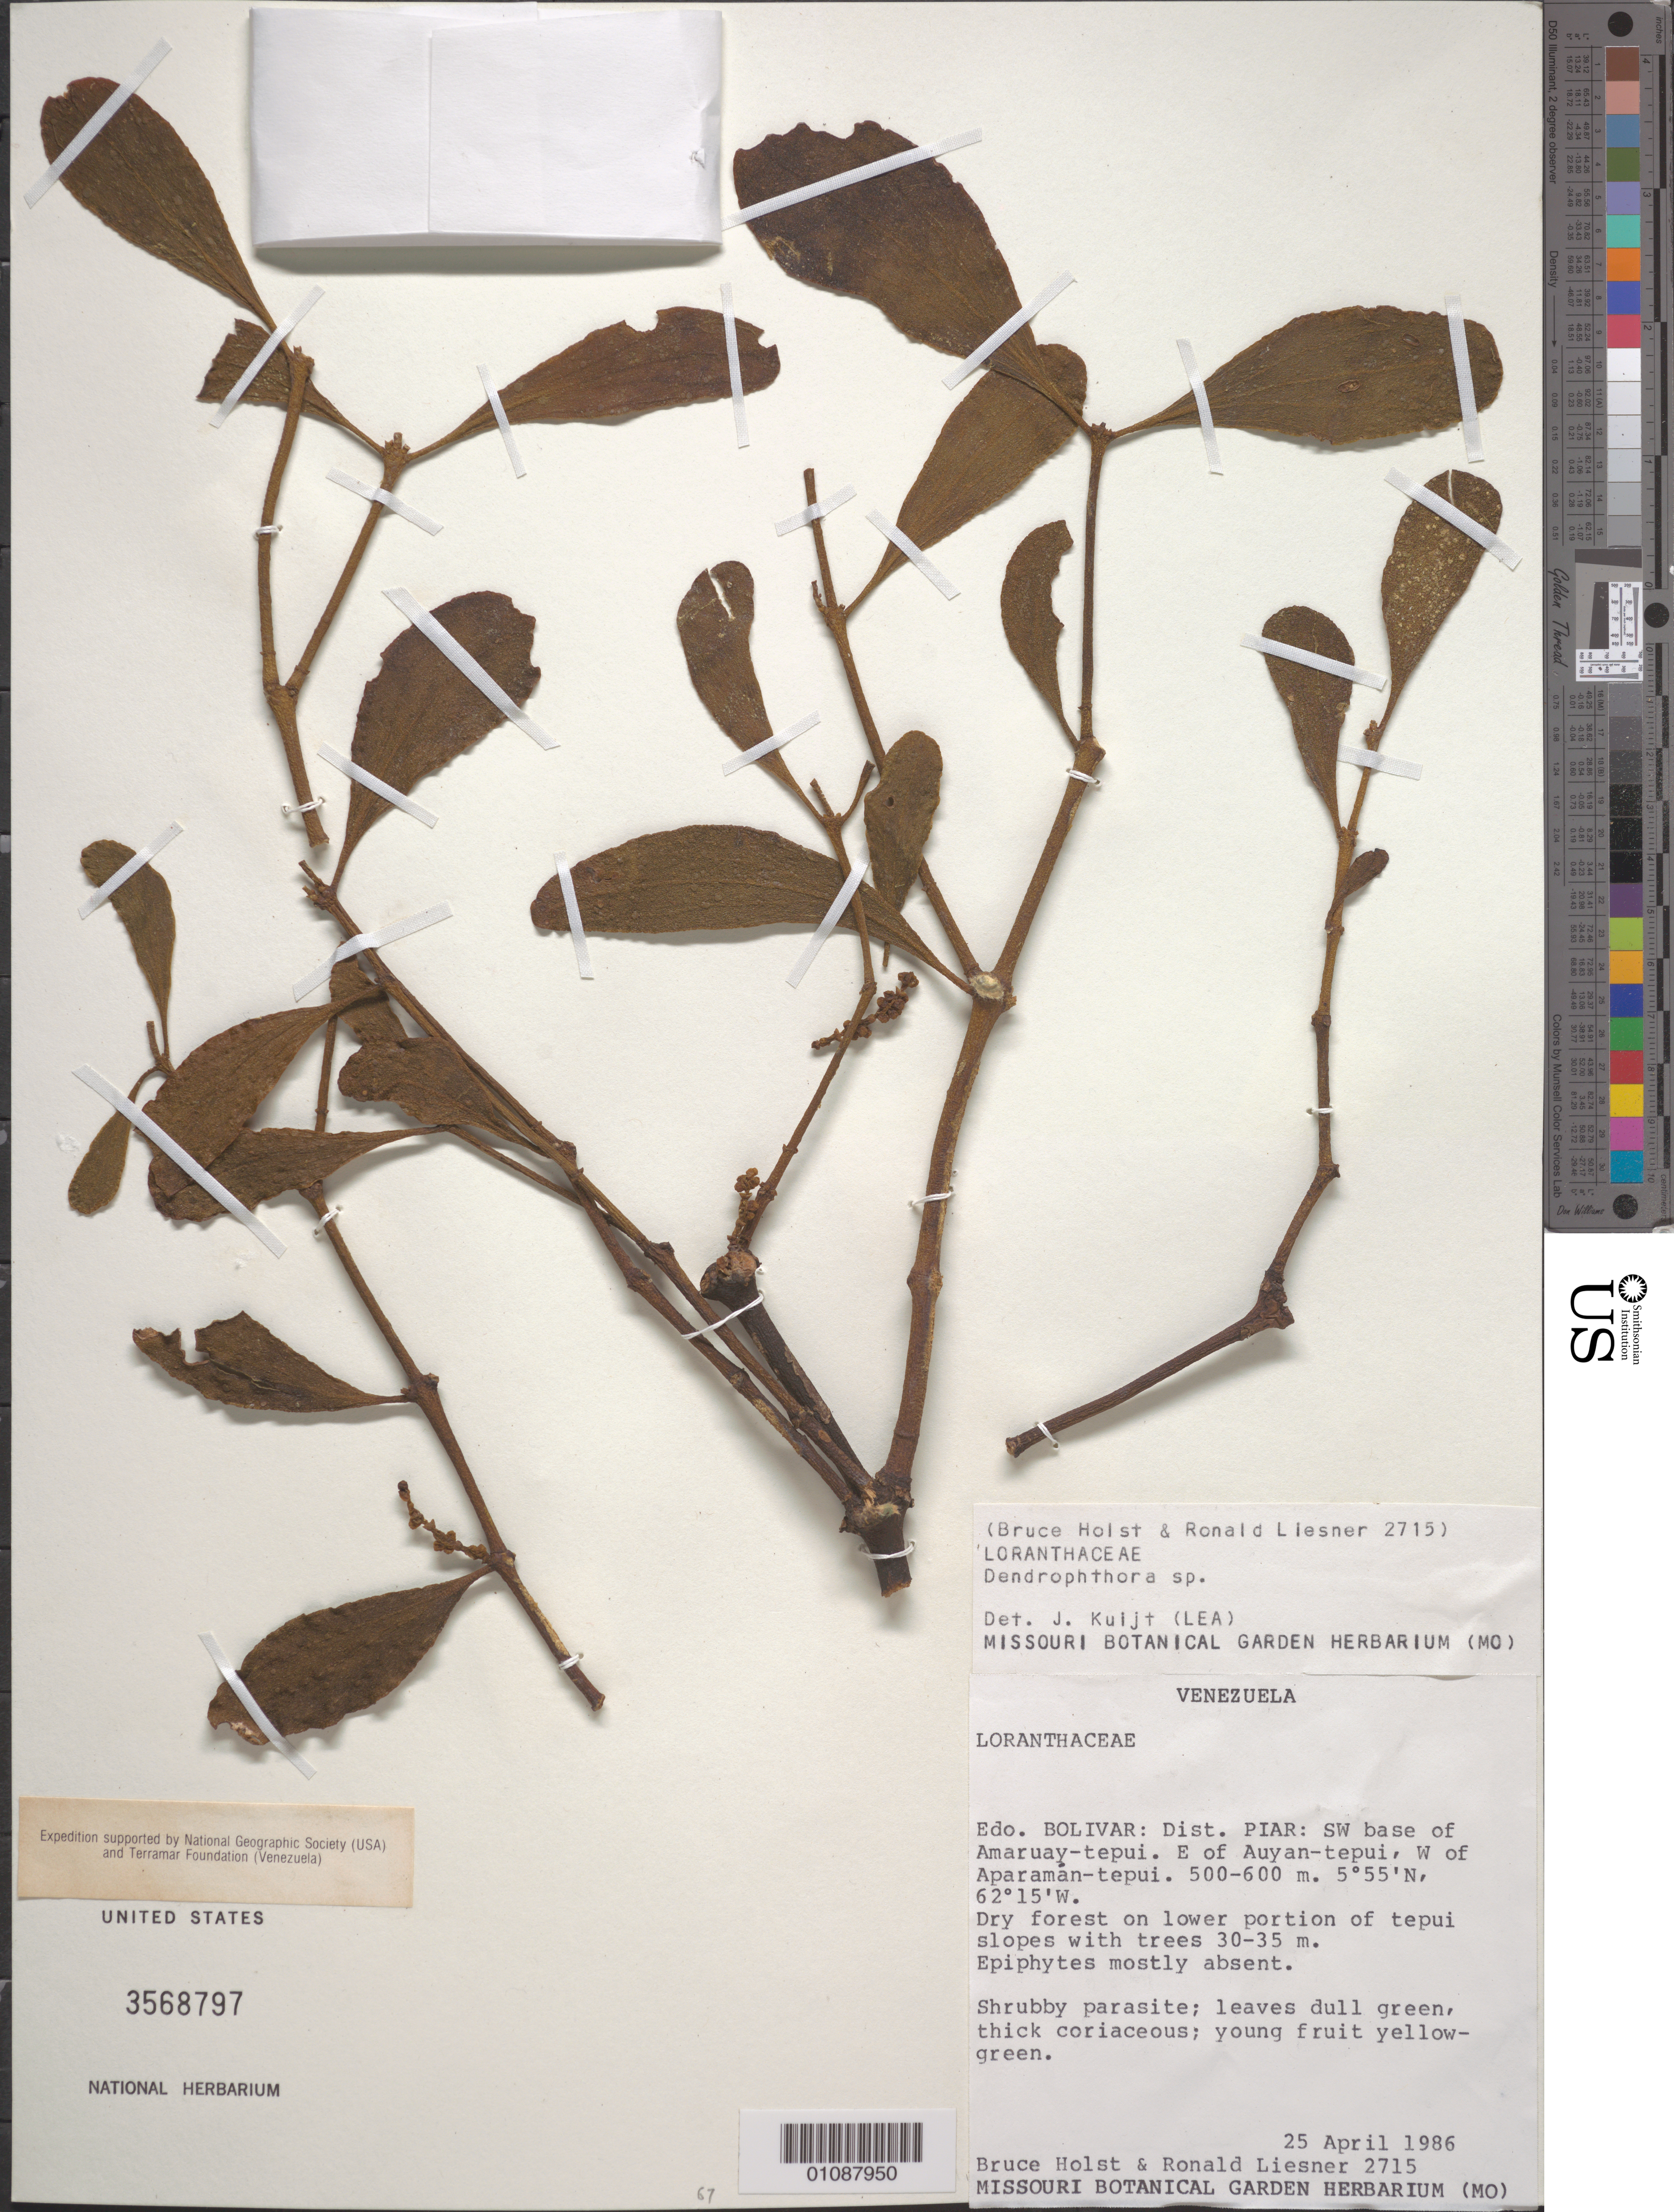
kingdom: Plantae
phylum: Tracheophyta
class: Magnoliopsida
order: Santalales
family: Viscaceae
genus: Dendrophthora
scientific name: Dendrophthora sp.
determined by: Kuijt, Job, (CANADA)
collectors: B. Holst & R. L. Liesner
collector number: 2715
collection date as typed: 26-Apr-86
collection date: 1986-04-26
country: Venezuela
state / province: Bolívar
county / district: Piar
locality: Amaruay-tepuí, SW slope, E of Auyan-tepuí, W of Aparamán-tepuí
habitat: Dry forest on lower portion of tepui slopes with tress 30-35m. Epiphytes mostly absent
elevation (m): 500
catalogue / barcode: US 3568797